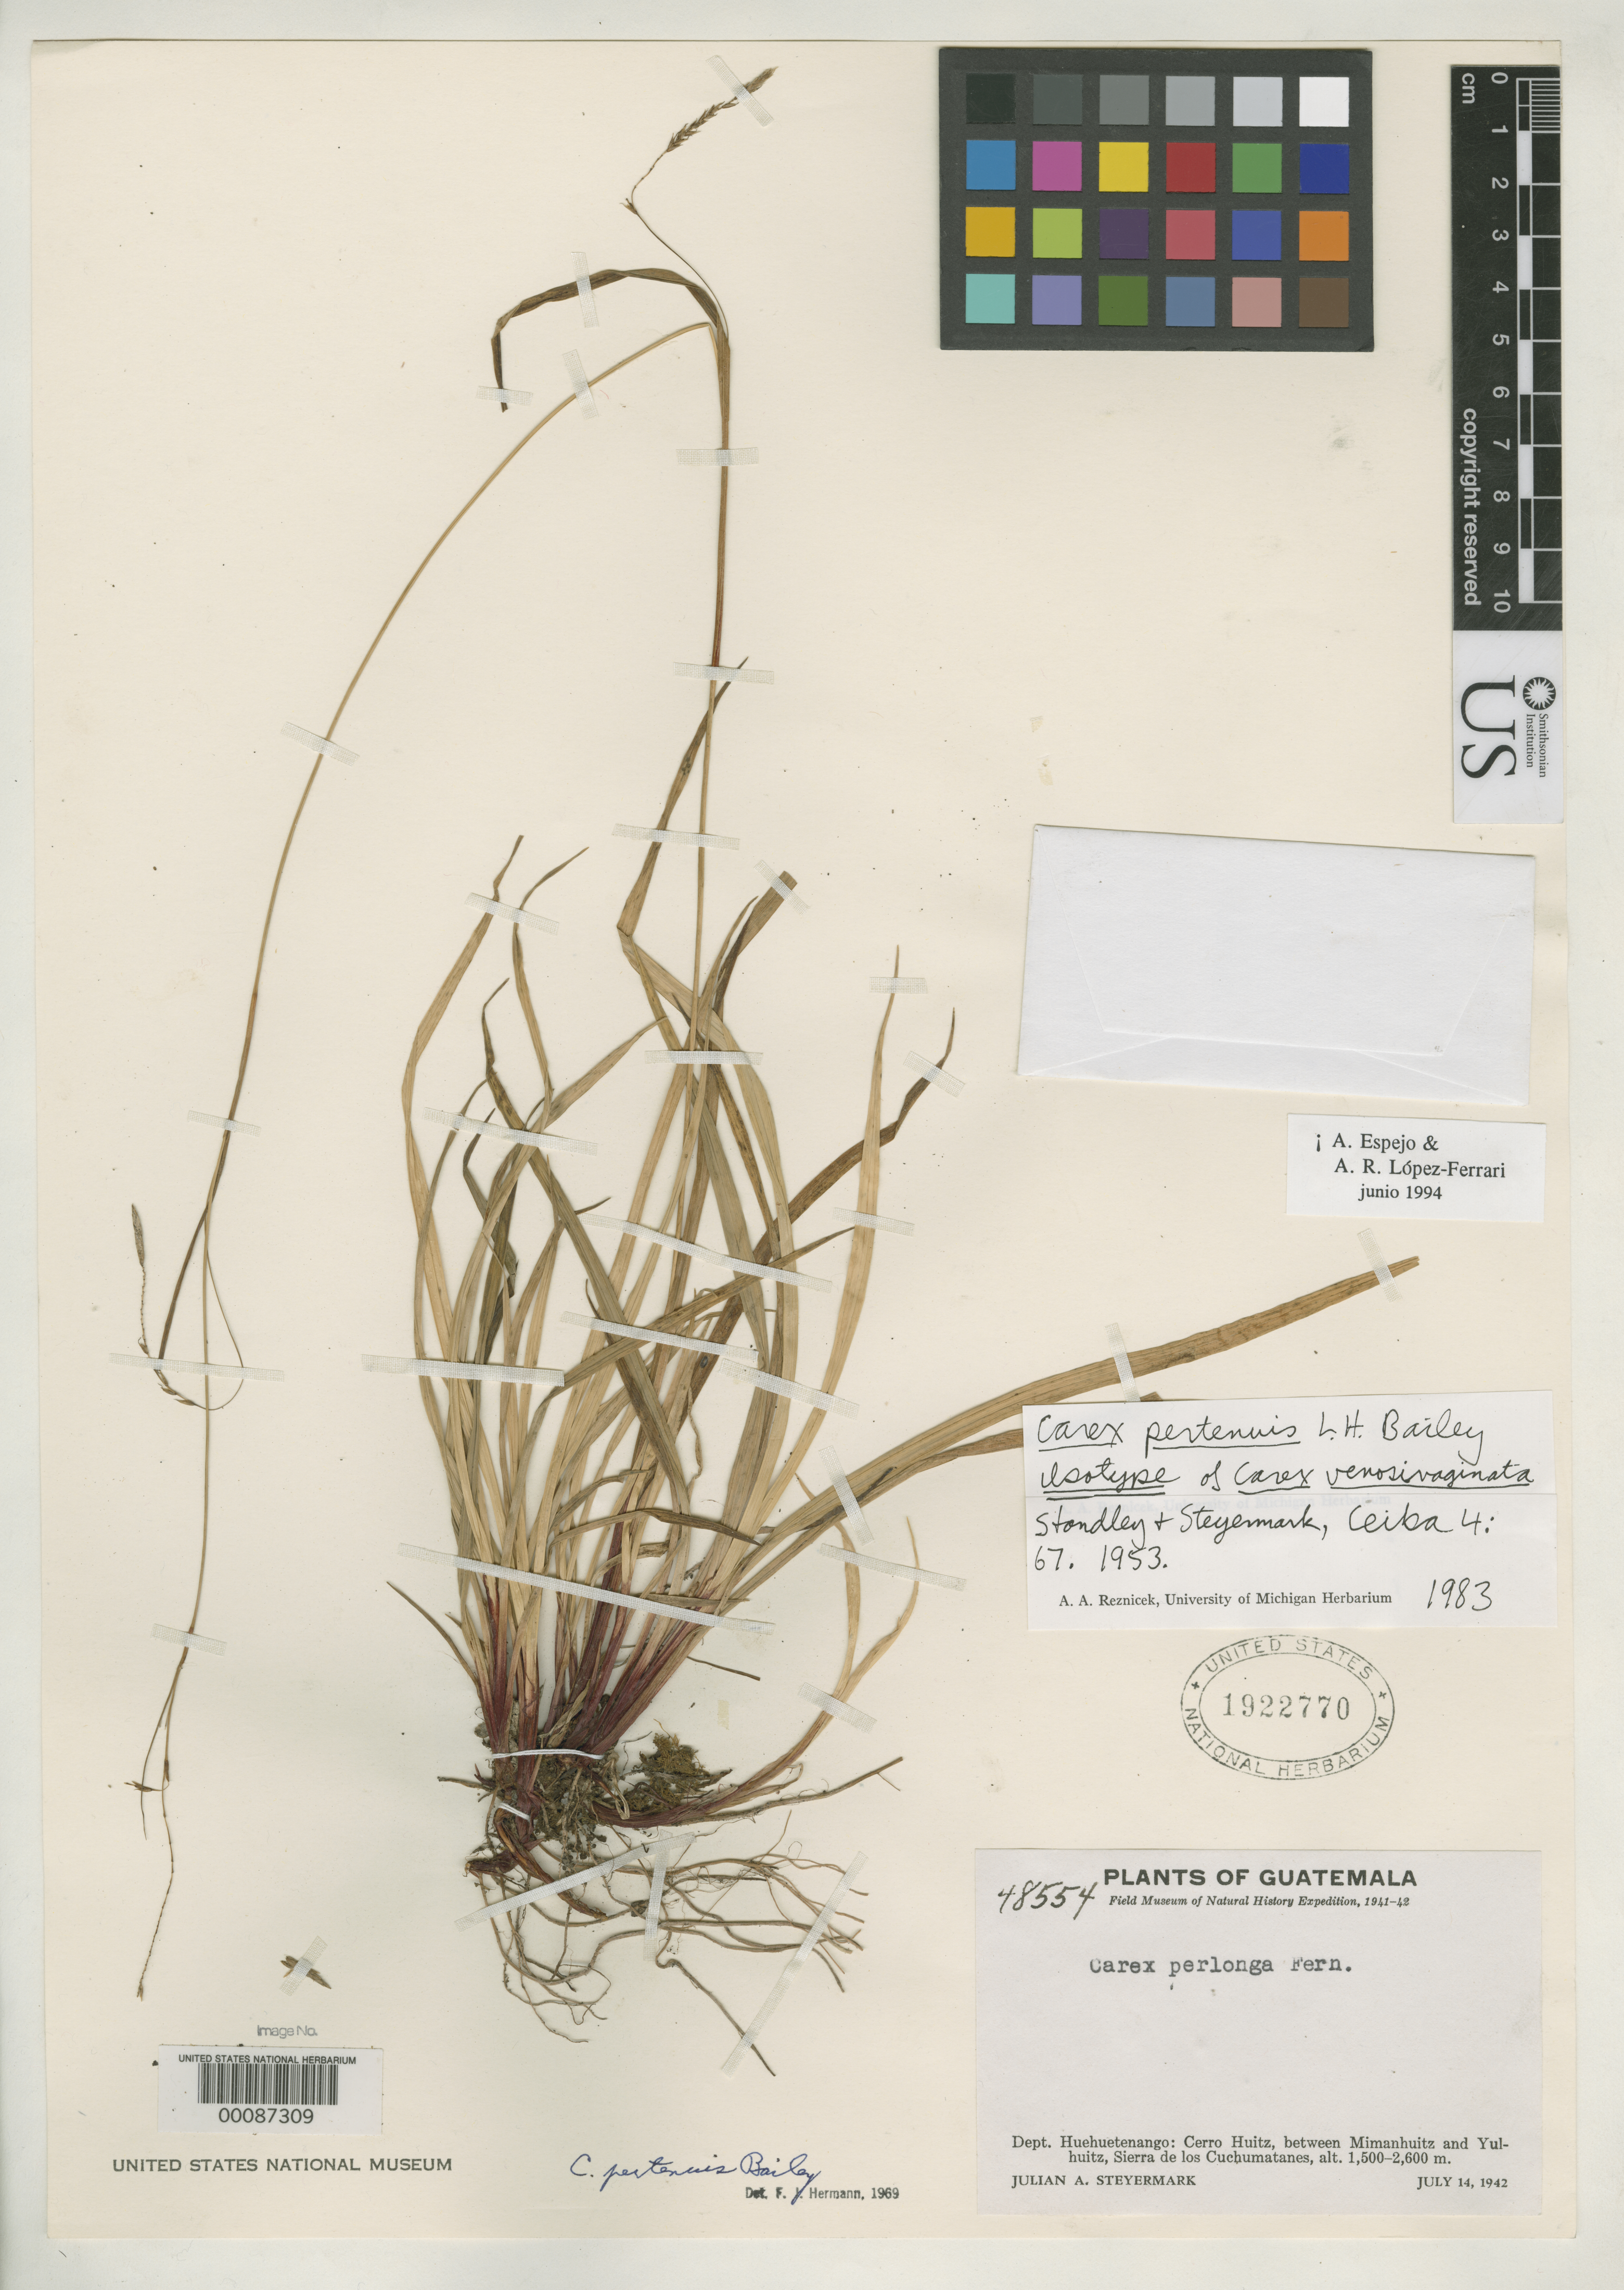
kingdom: Plantae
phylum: Tracheophyta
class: Liliopsida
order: Poales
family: Cyperaceae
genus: Carex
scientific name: Carex venosivaginata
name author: Standl. & Steyerm.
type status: Isotype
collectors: J. Steyermark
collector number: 48554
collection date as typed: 14 Jul 1942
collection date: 1942-07-14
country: Guatemala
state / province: Huehuetenango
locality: Cerro Huitz btwn. Mimanhuitz Yulhuitz, Sierra de las Cuchumatanes.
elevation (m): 1500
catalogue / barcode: US 1922770